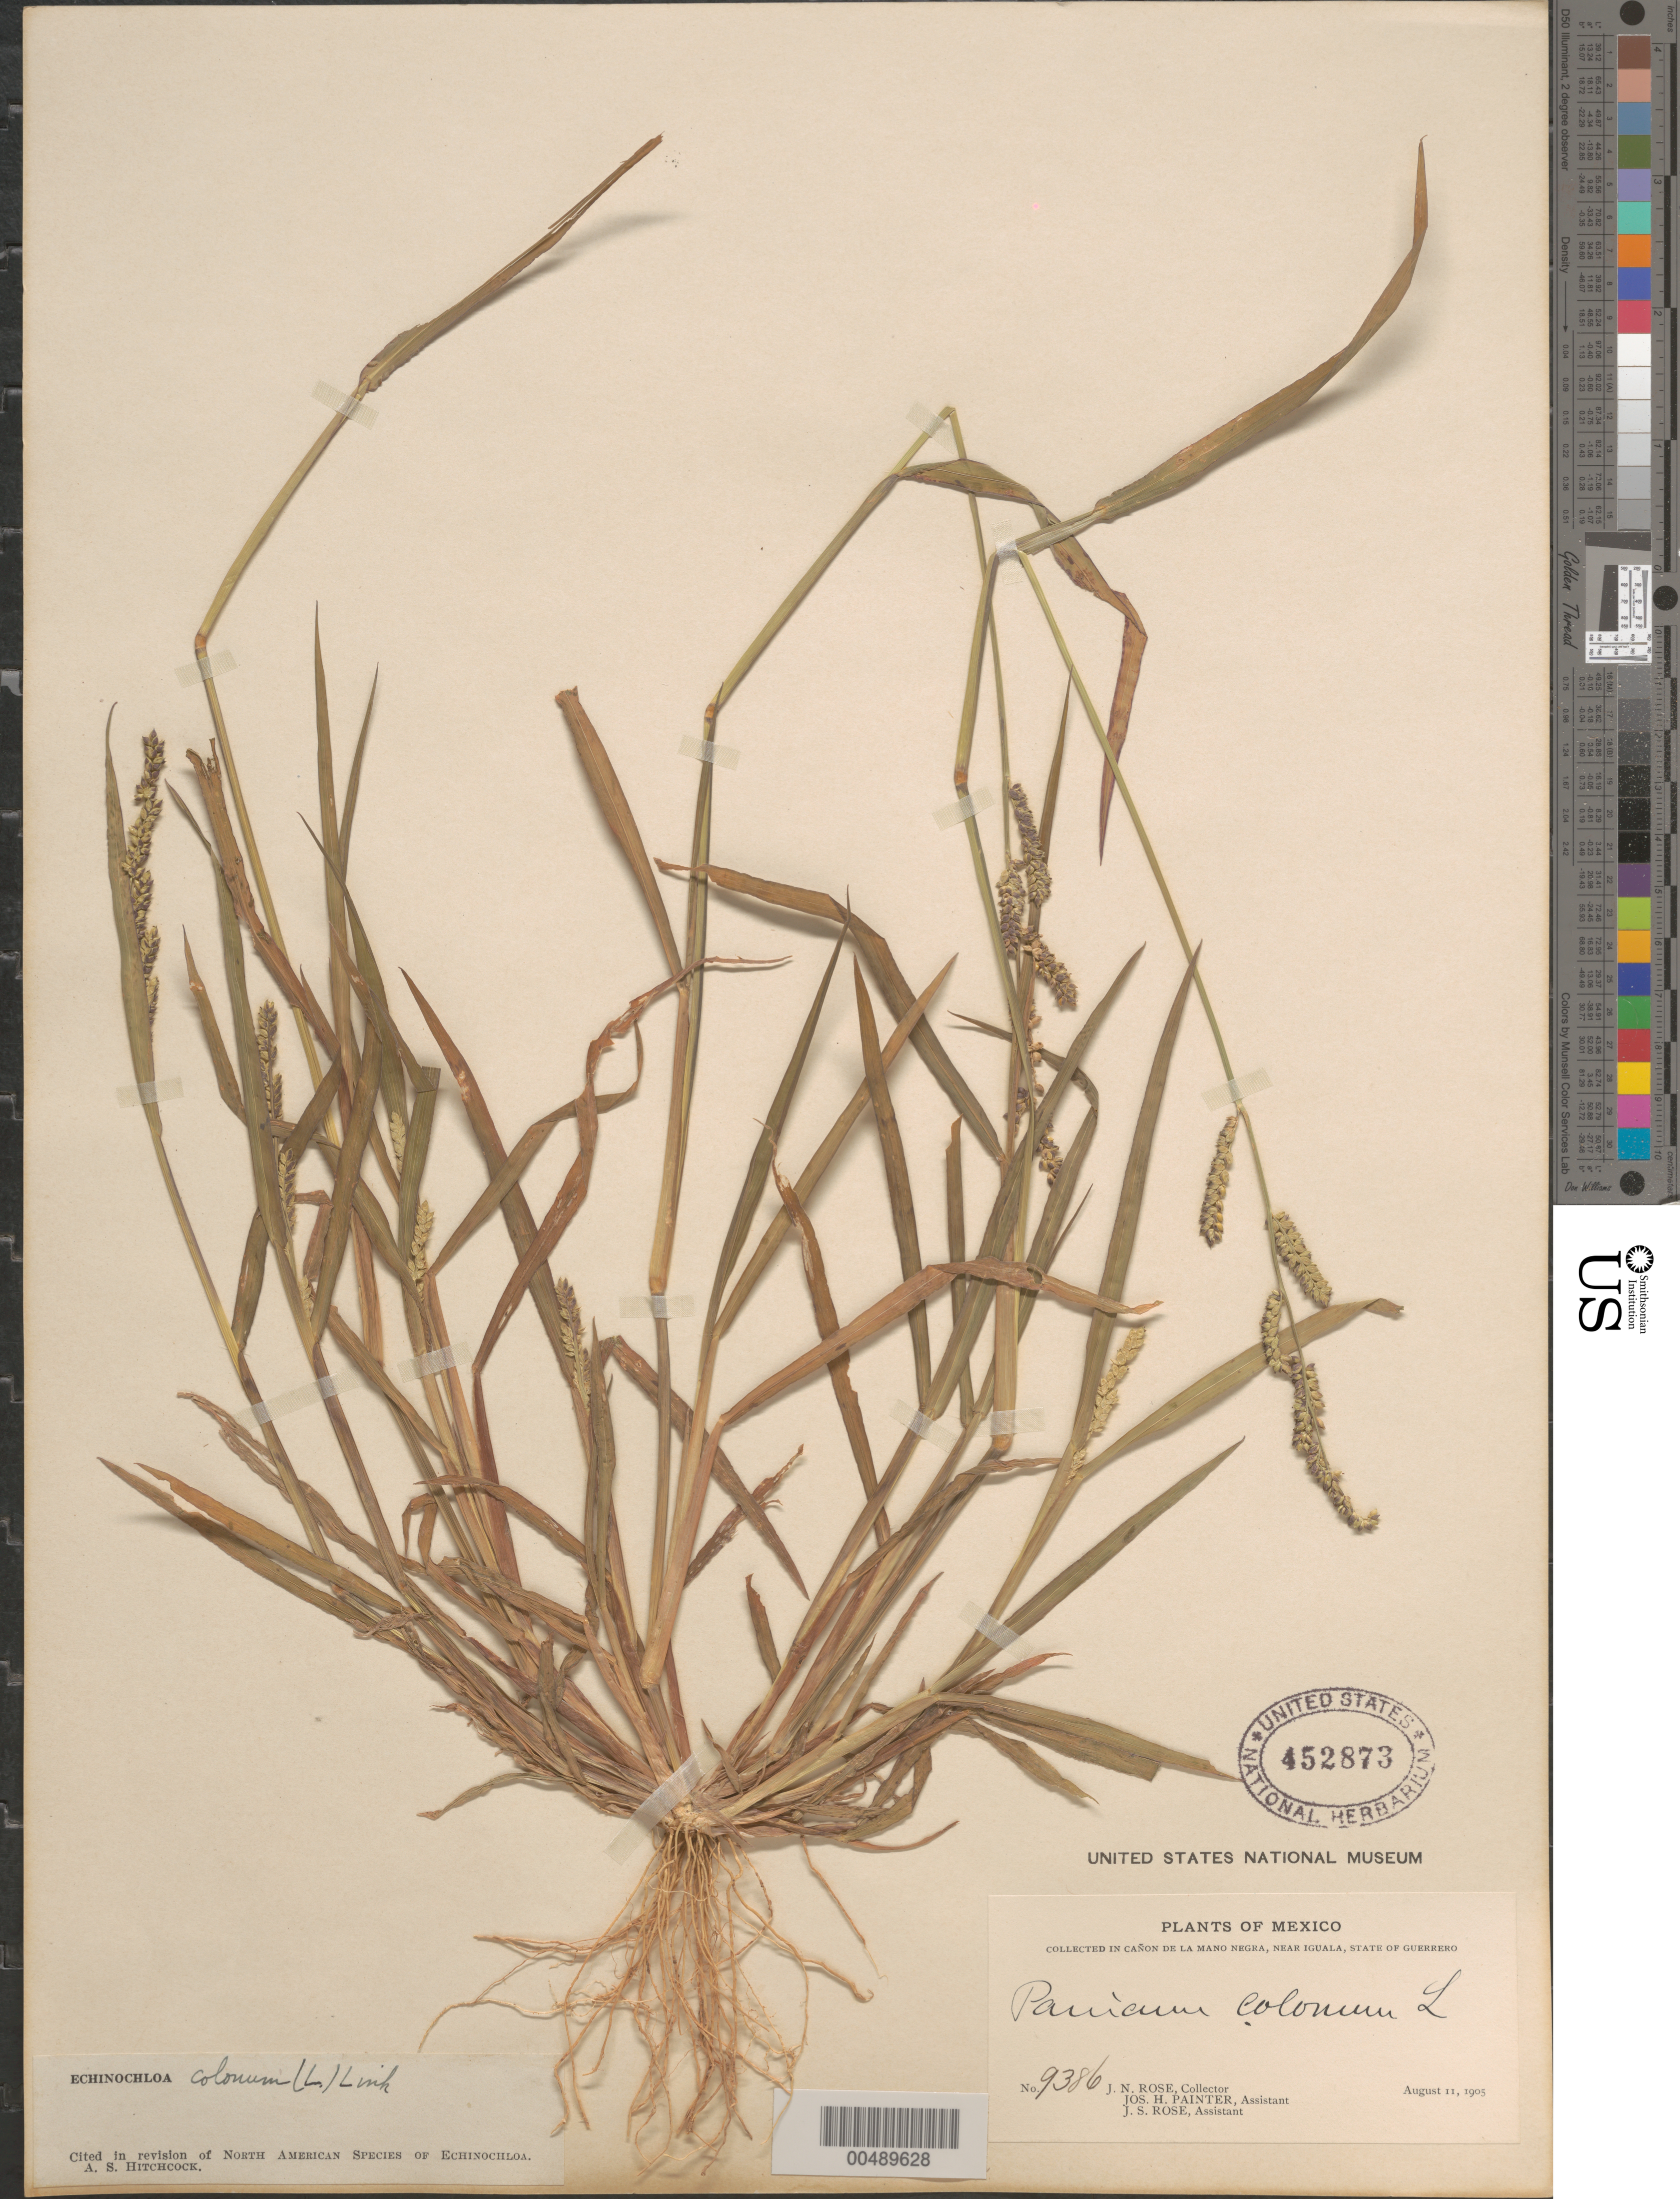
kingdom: Plantae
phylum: Tracheophyta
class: Liliopsida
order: Poales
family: Poaceae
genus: Echinochloa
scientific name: Echinochloa colona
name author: (L.) Link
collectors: J. N. Rose, J. H. Painter & J. S. Rose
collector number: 9386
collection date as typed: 11 Aug 1905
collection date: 1905-08-11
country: Mexico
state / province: Guerrero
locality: In Cañon de la Mano Negra, near Iguala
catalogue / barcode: US 452873